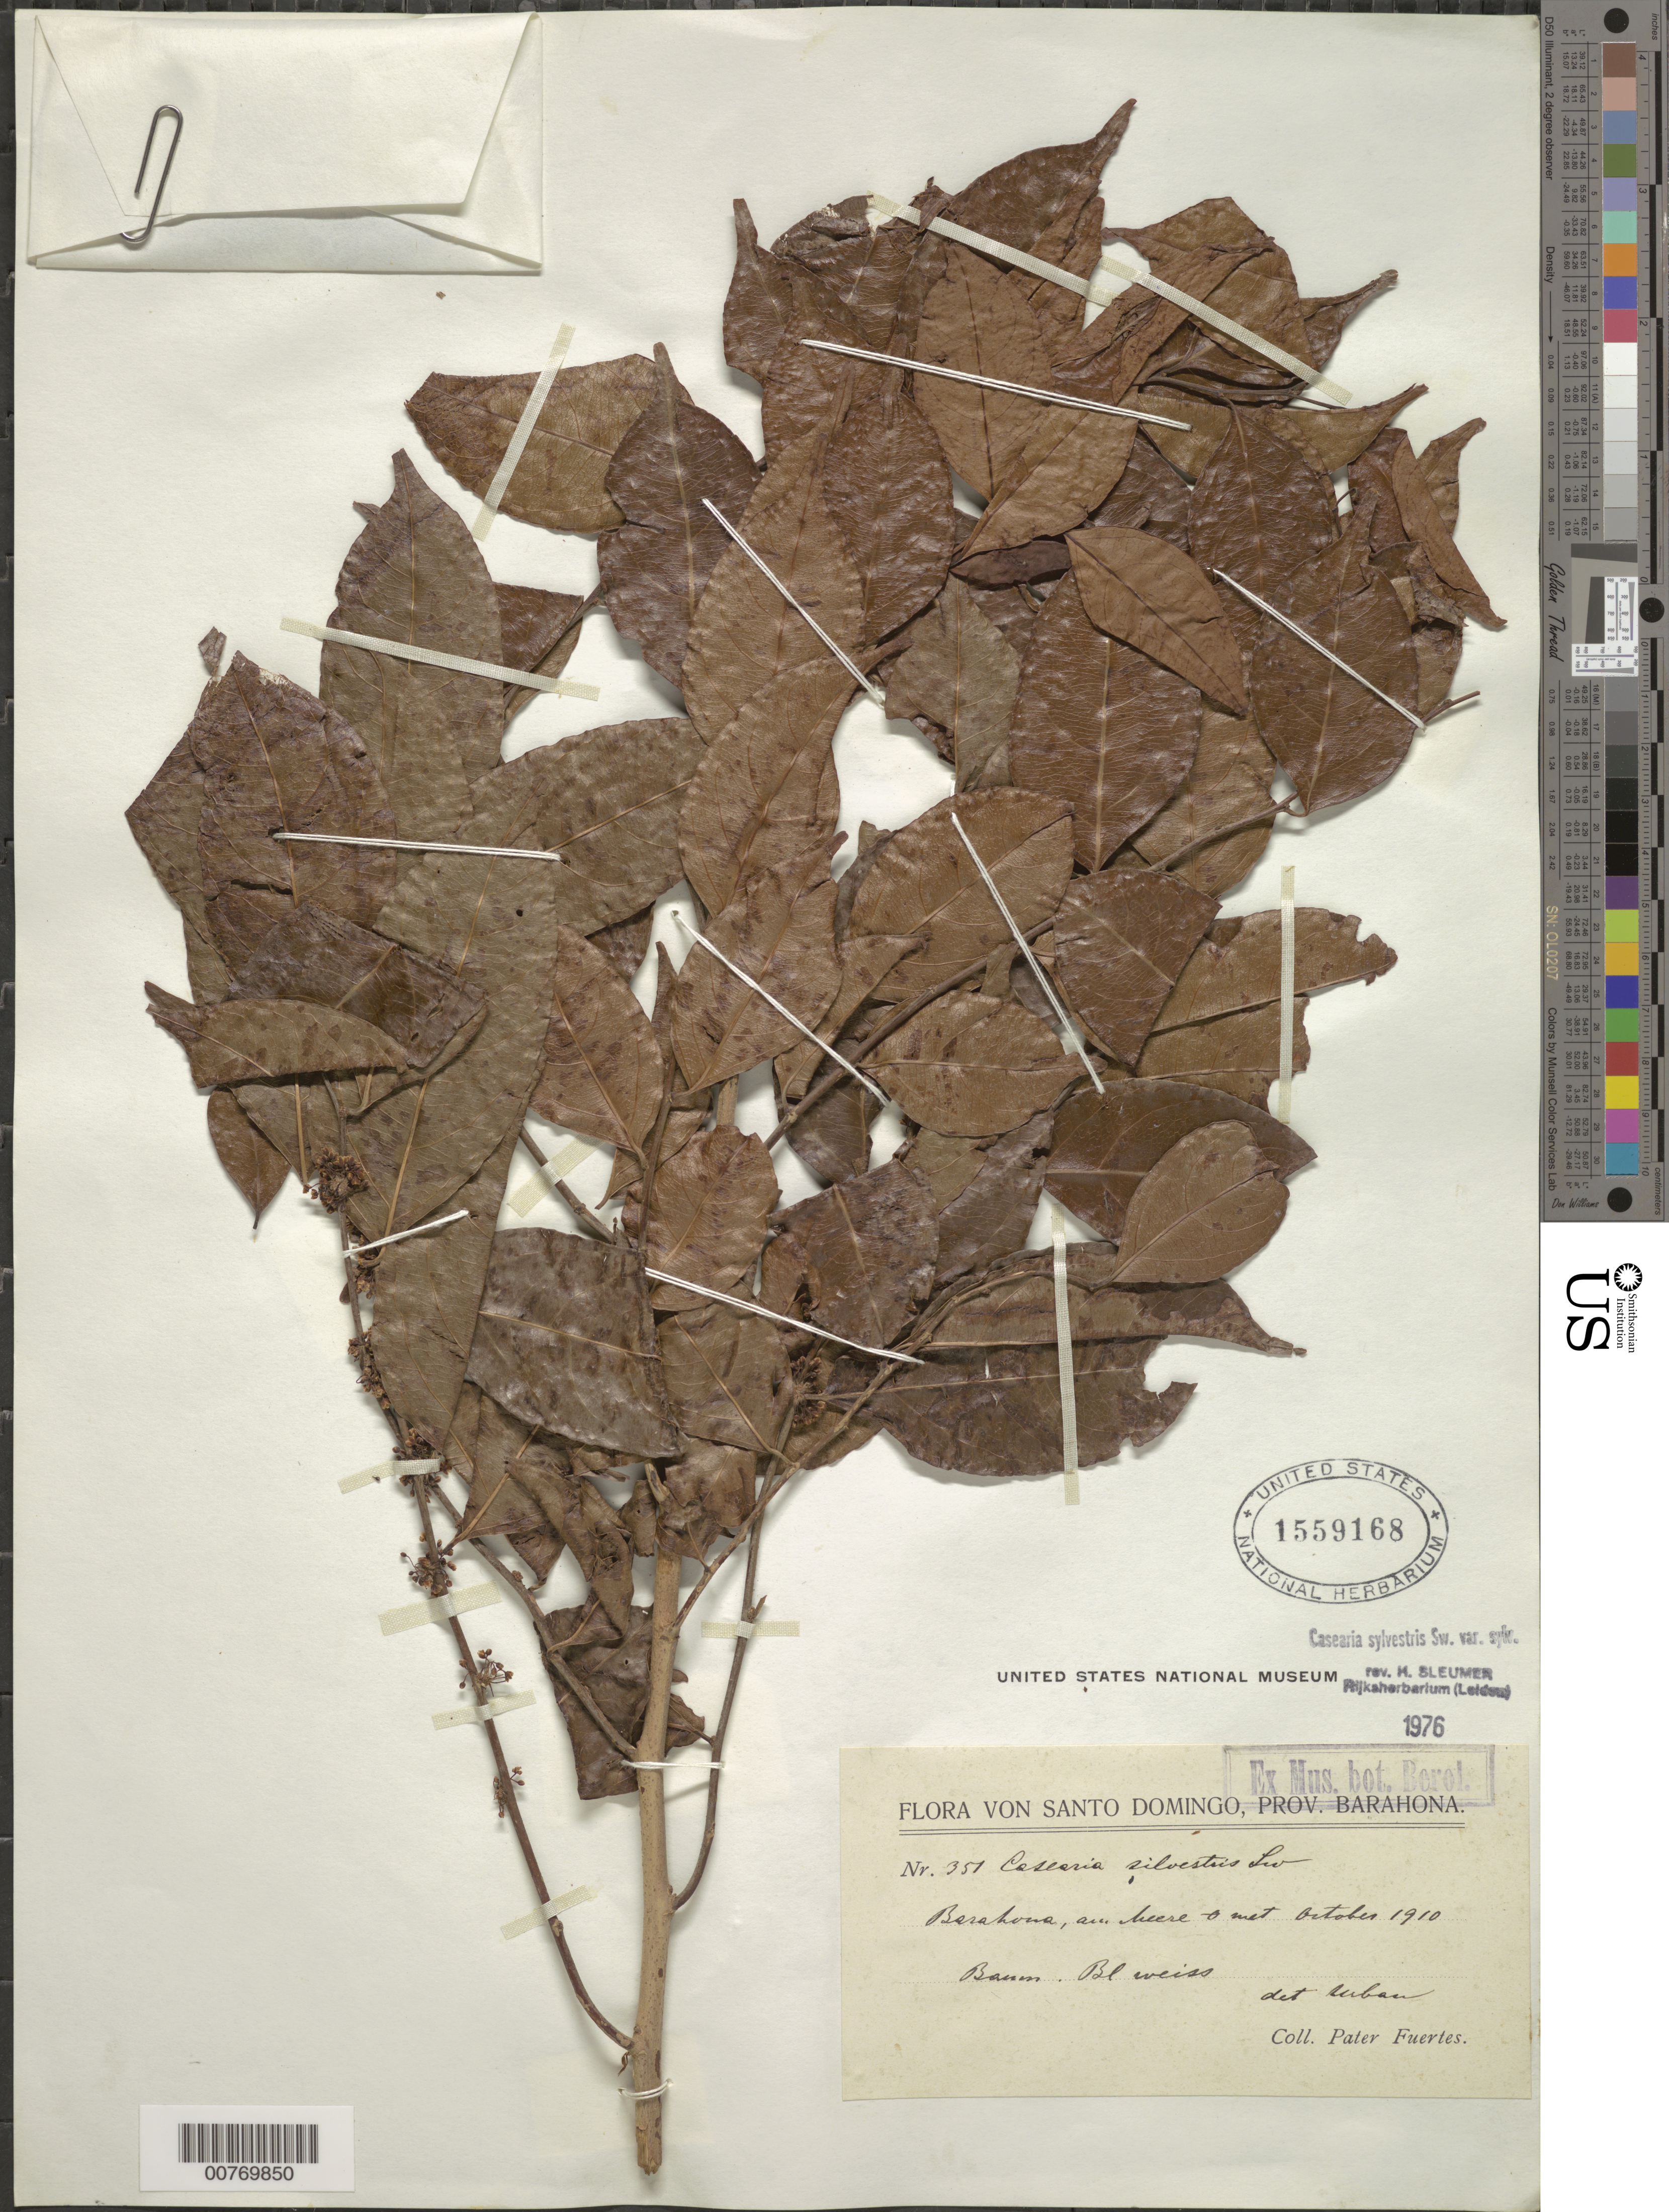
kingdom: Plantae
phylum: Tracheophyta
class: Magnoliopsida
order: Malpighiales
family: Salicaceae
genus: Casearia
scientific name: Casearia sylvestris var. sylvestris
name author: Sw.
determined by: Sleumer, H. O.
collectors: M. D. Fuertes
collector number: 351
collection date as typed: Oct 1910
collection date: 1910-10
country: Dominican Republic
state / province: Barahona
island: Hispaniola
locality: "Aux heere".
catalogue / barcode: US 1559168